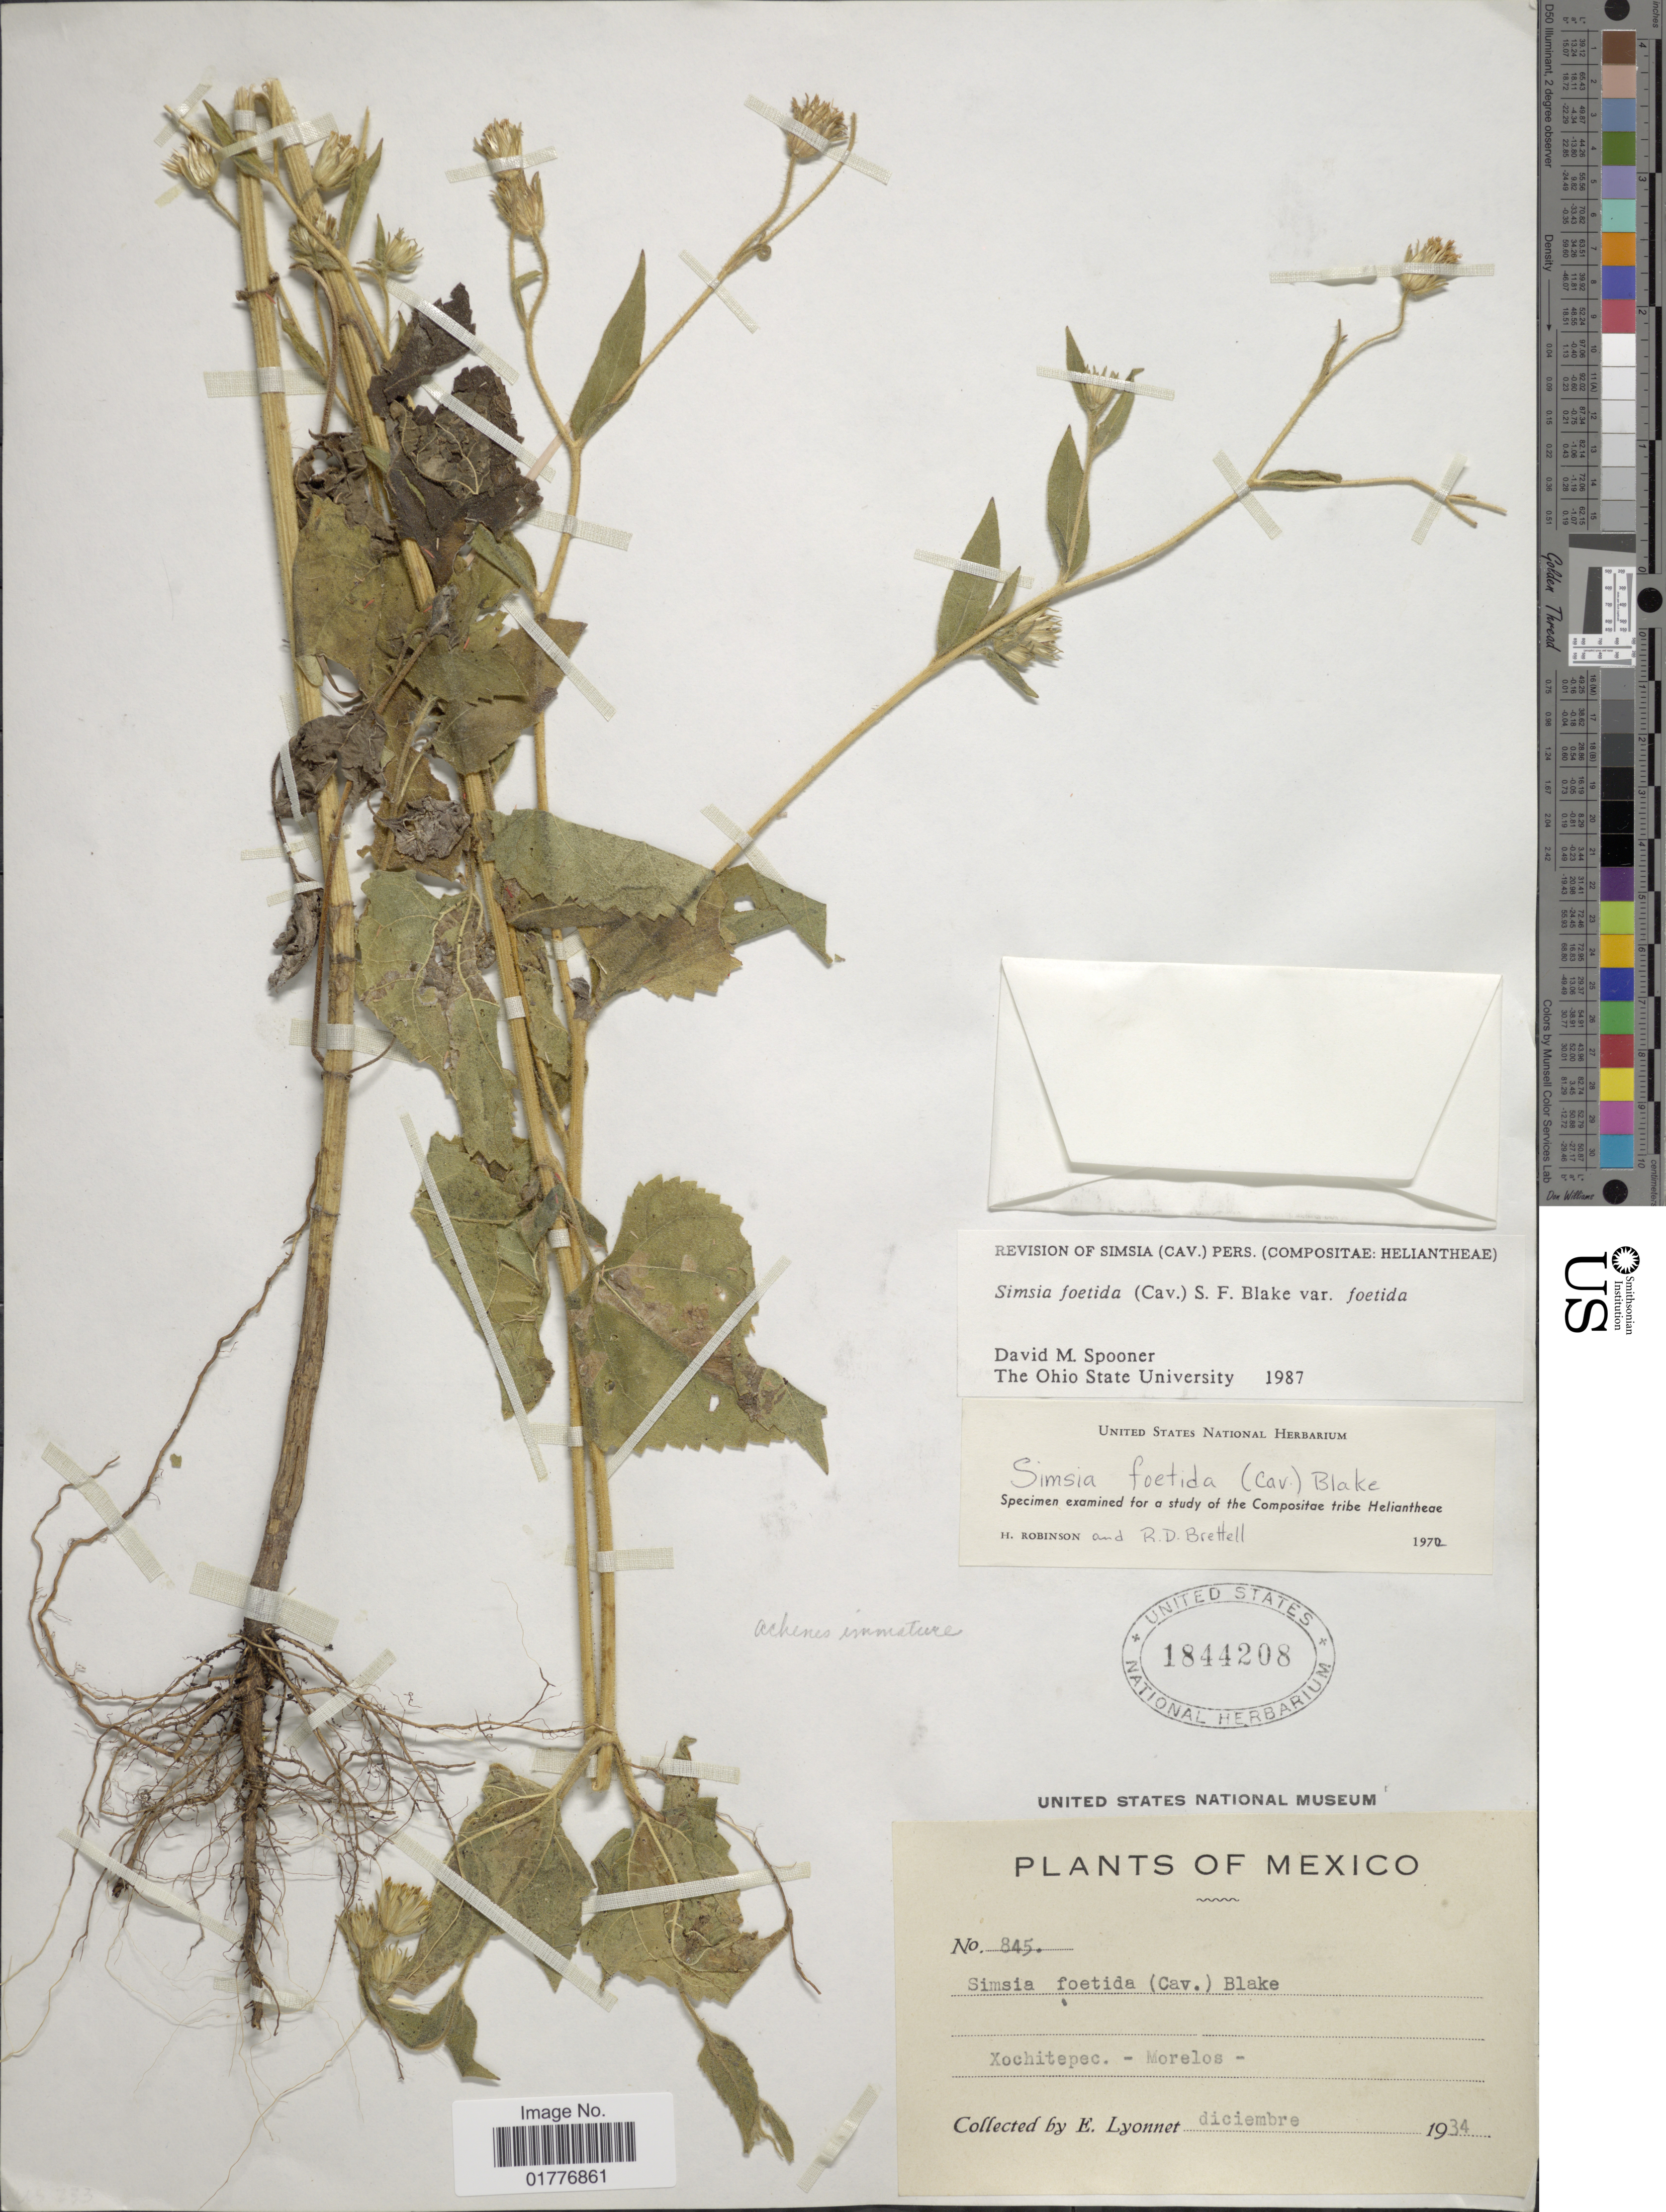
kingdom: Plantae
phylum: Tracheophyta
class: Magnoliopsida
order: Asterales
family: Asteraceae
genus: Simsia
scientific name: Simsia foetida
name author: (Cav.) S.F. Blake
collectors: E. Lyonnet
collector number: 848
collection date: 1934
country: Mexico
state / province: Morelos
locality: Xochitepec, Morelos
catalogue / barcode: US 1844208